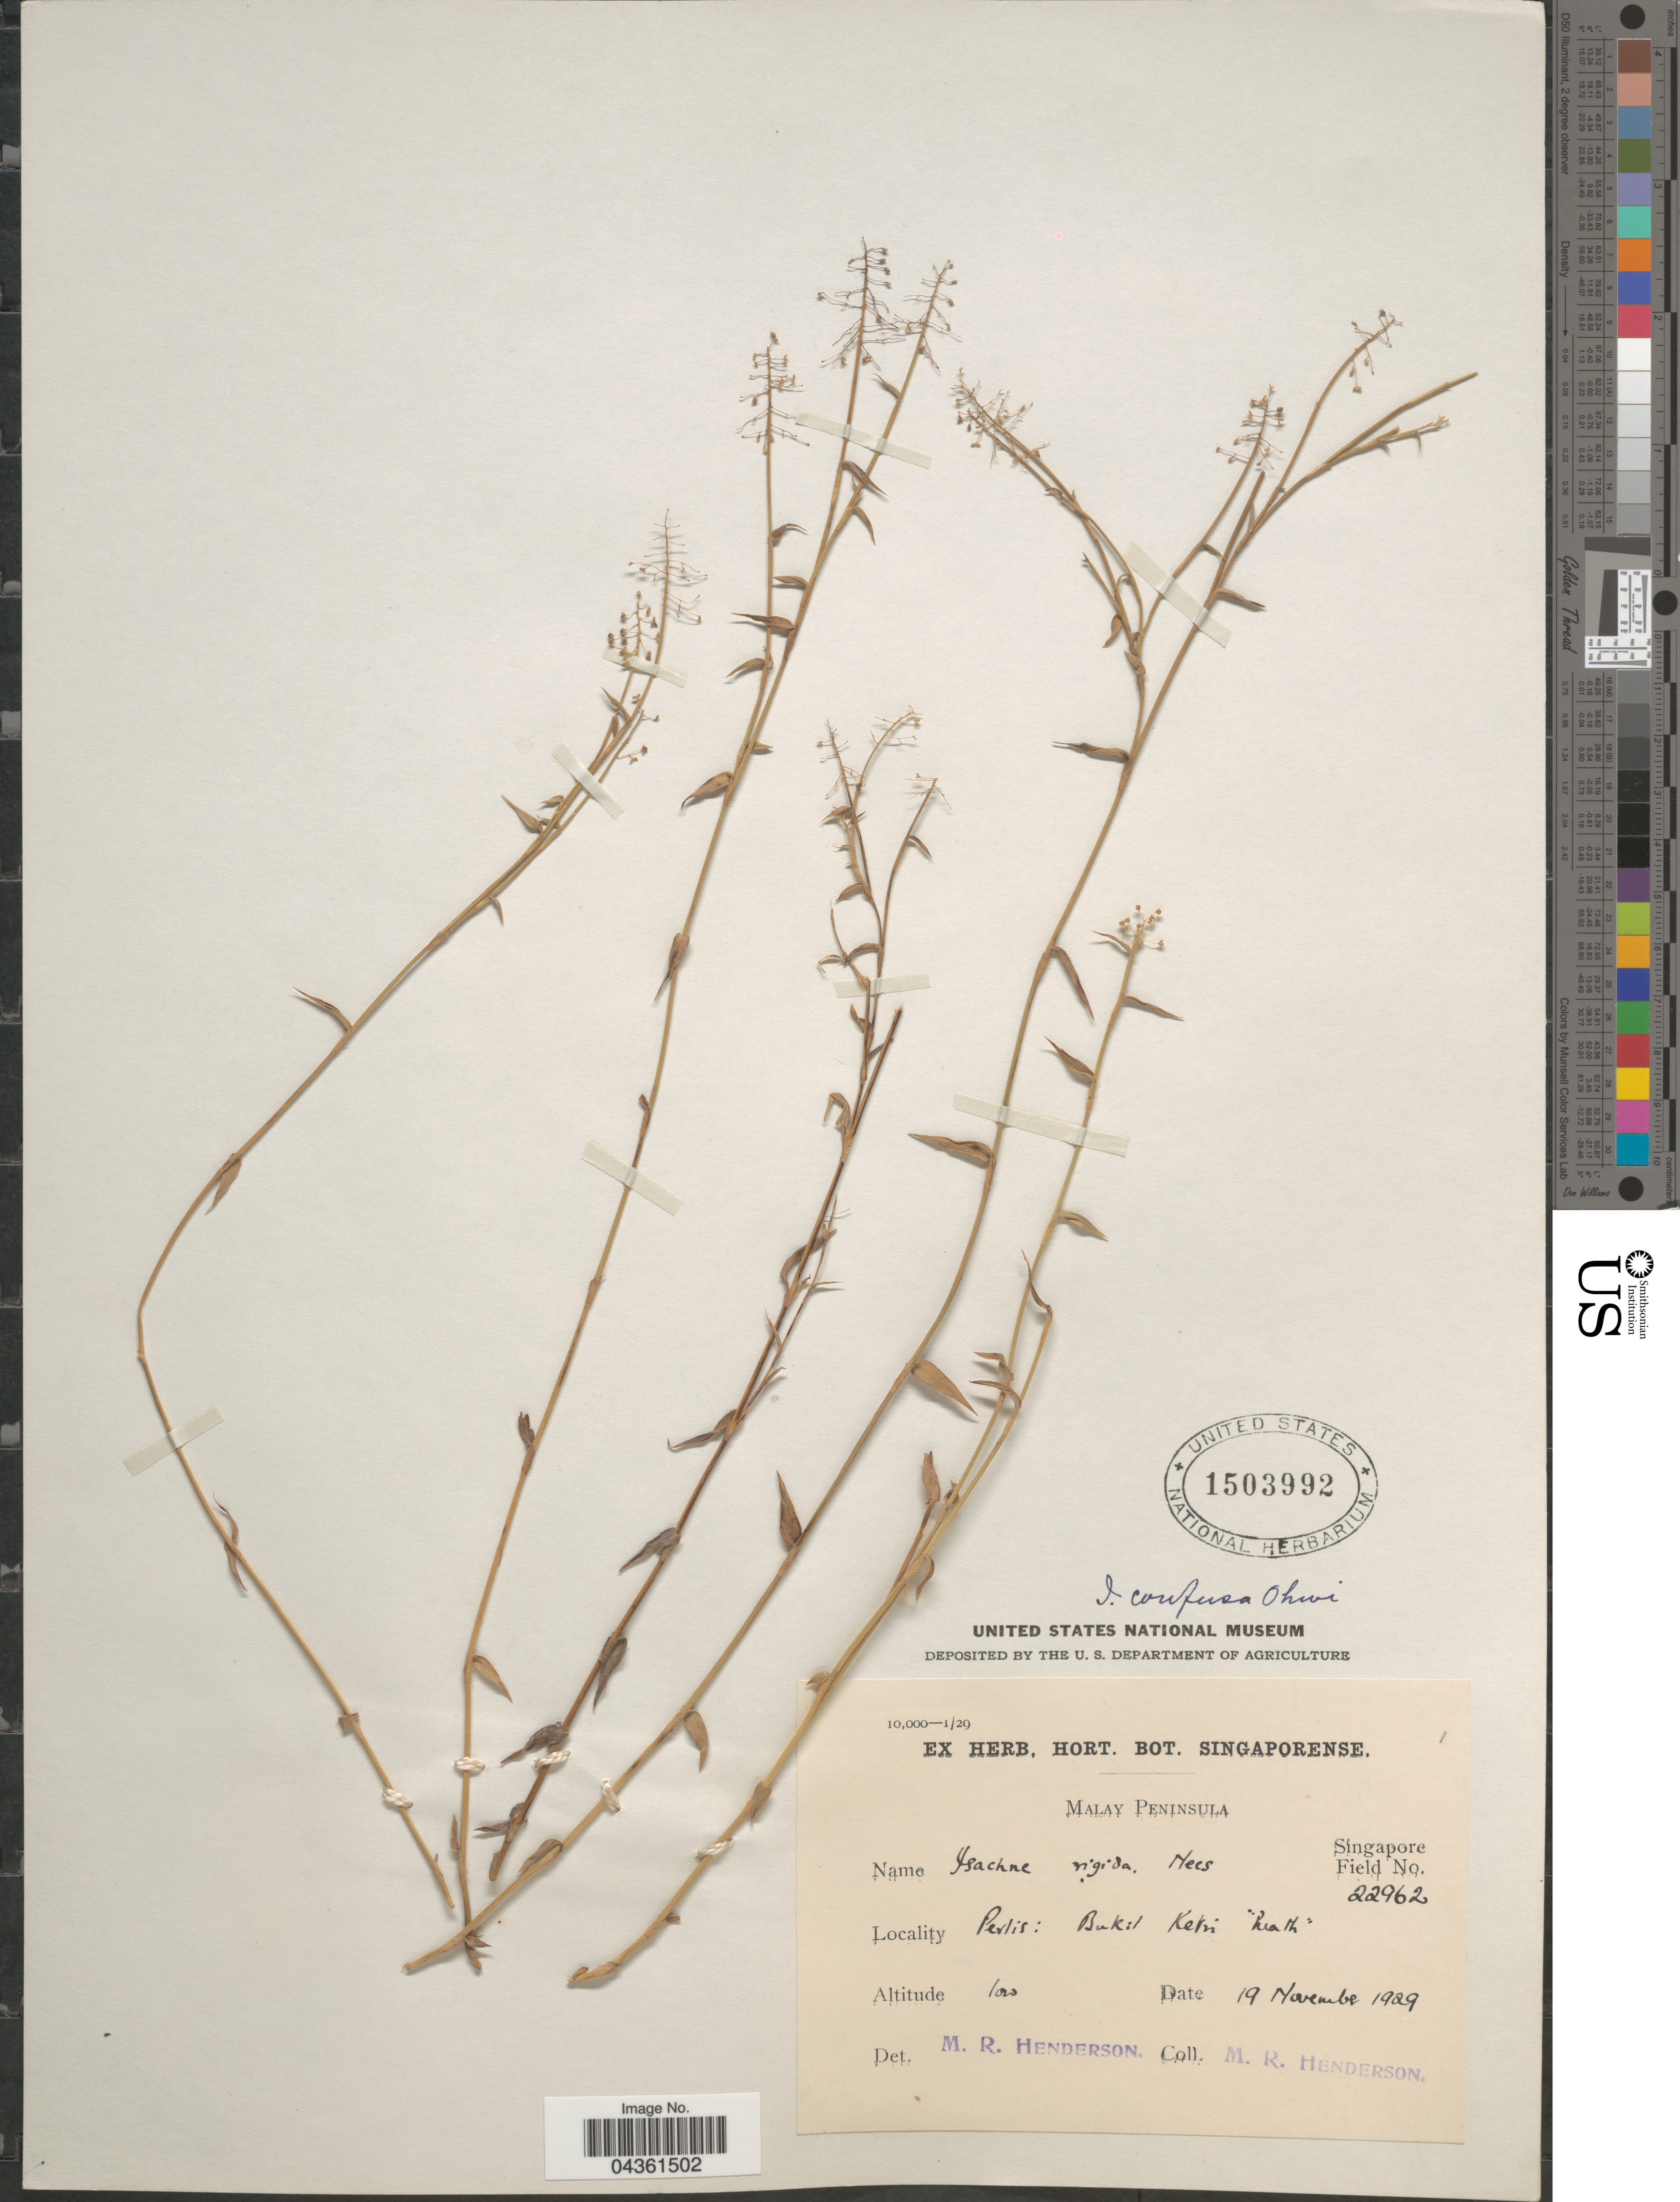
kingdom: Plantae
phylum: Tracheophyta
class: Liliopsida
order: Poales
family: Poaceae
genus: Isachne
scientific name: Isachne confusa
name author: Ohwi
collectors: M. Henderson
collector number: Singapore Field 22962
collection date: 1929-11-19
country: Malaysia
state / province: Perlis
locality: Malay Peninsula. Bukit Ketri "heath".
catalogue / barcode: US 1503992